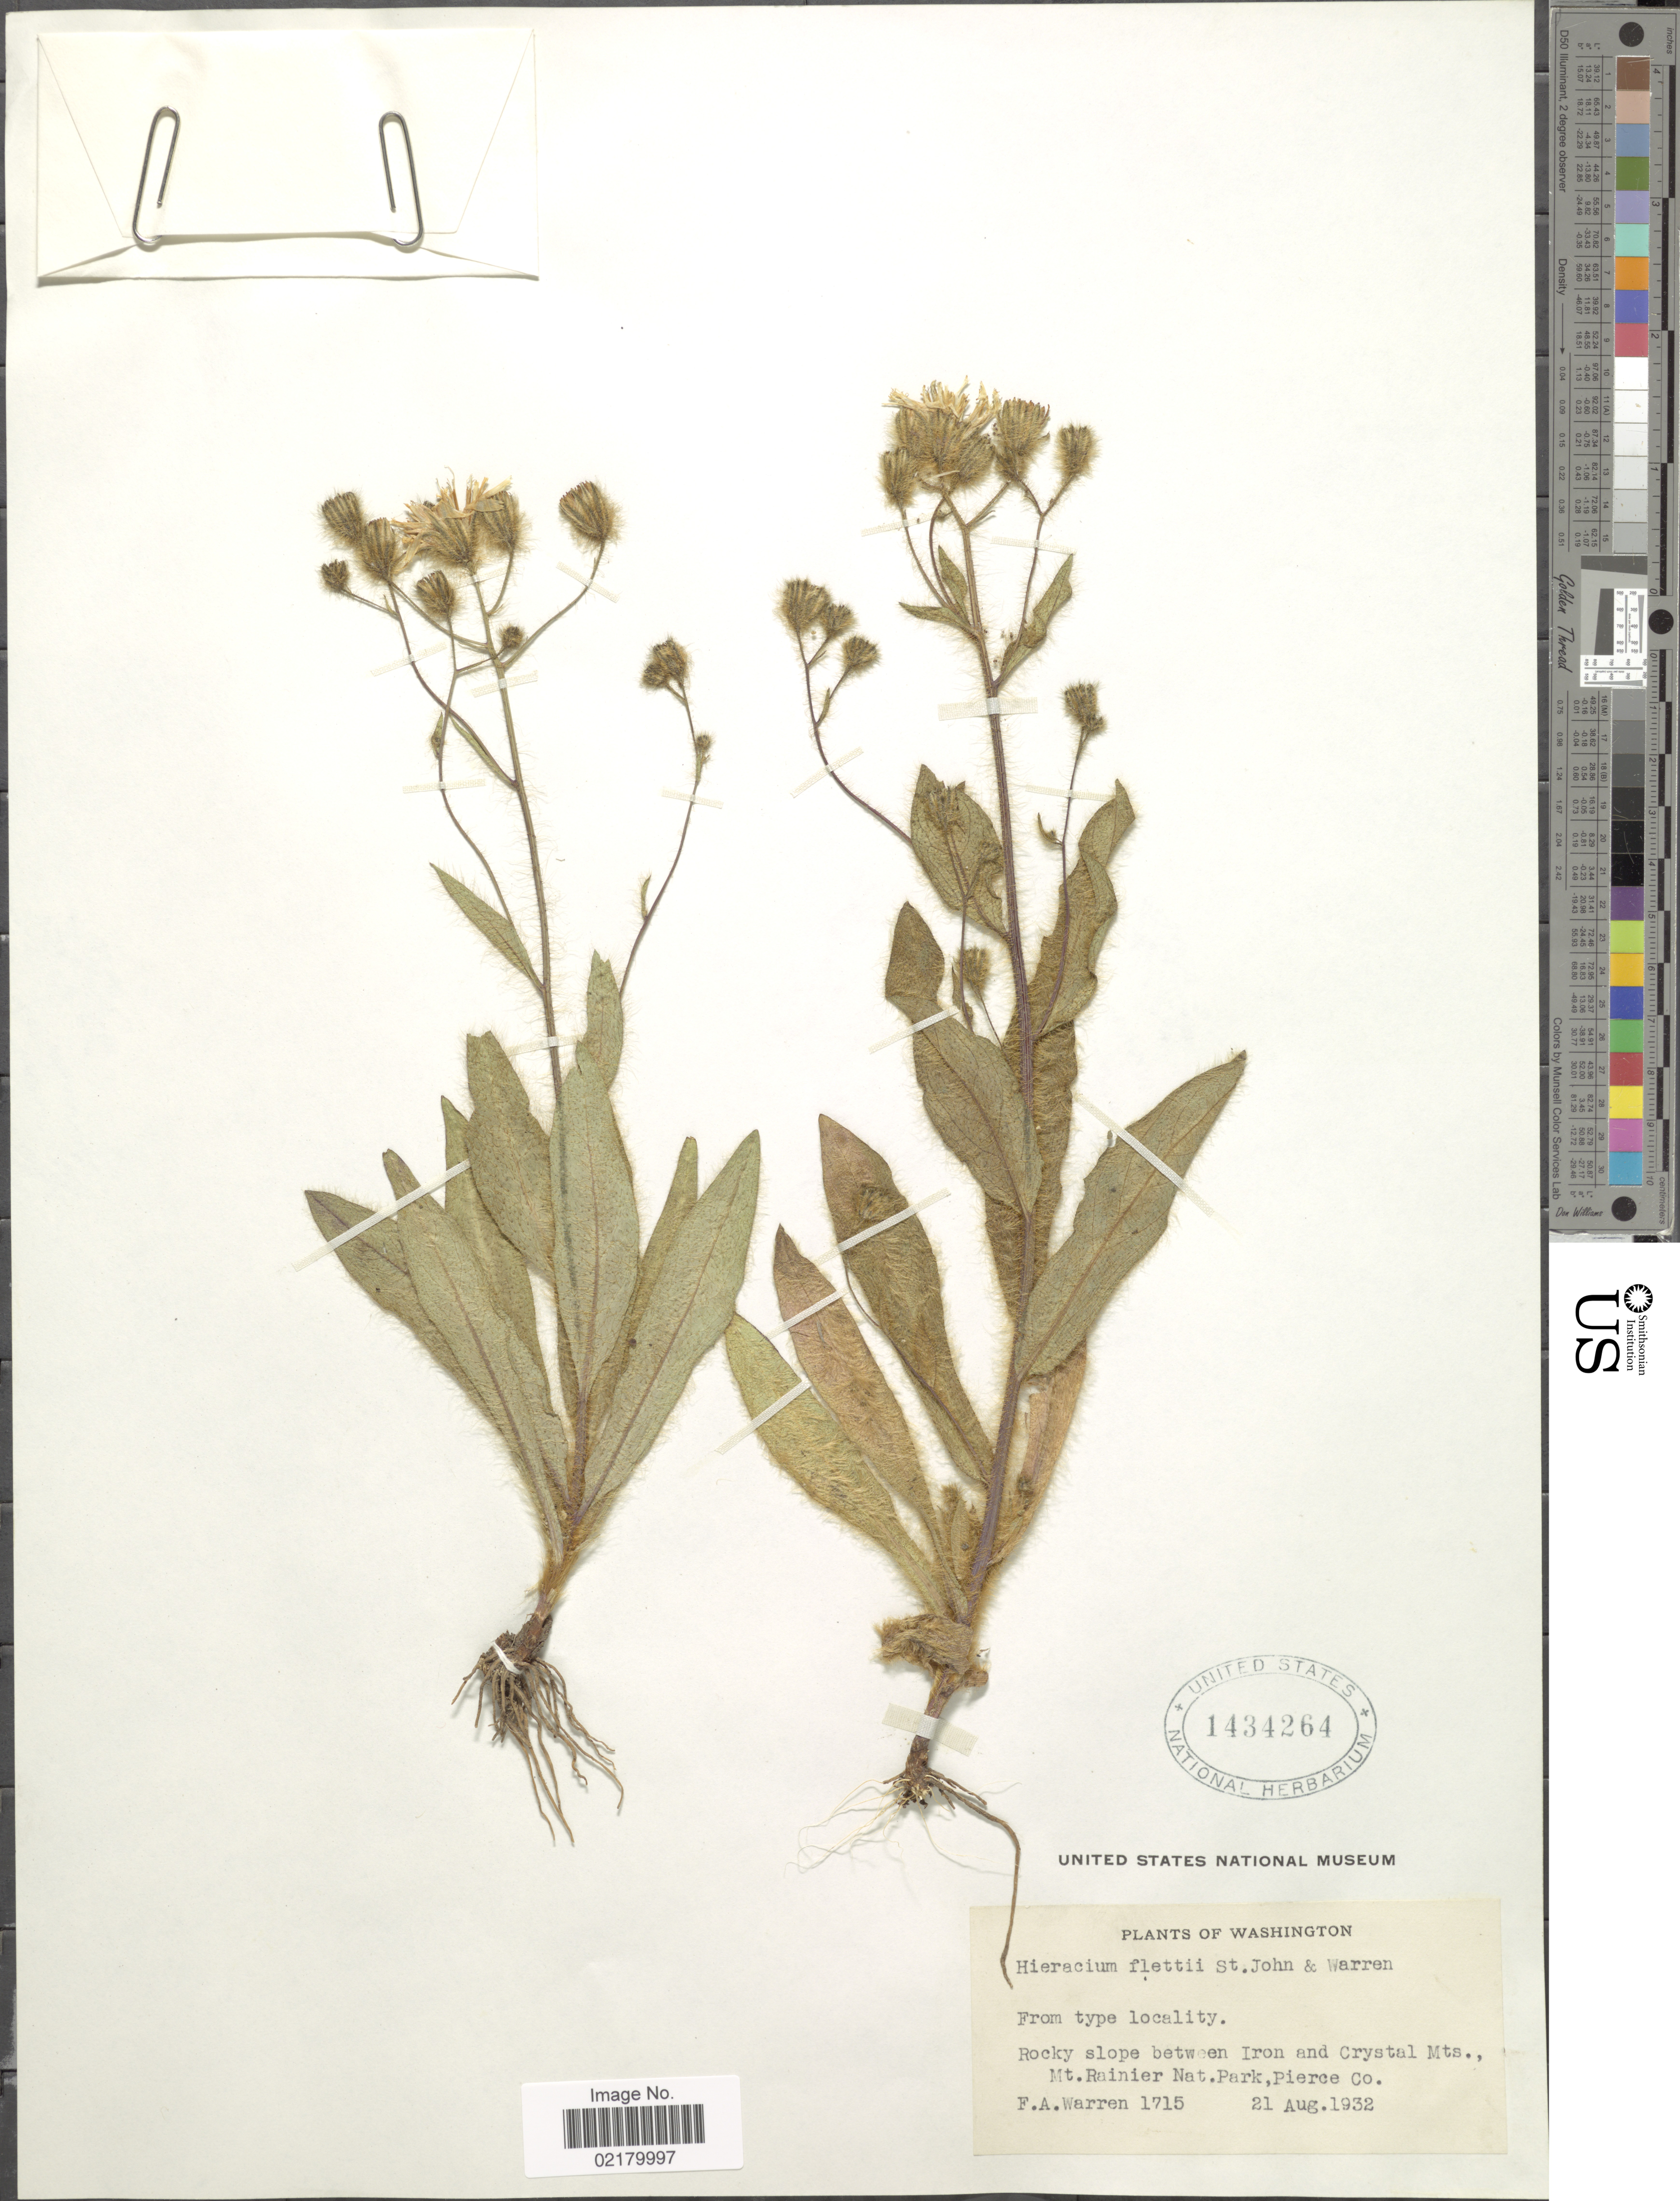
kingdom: Plantae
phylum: Tracheophyta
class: Magnoliopsida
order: Asterales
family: Asteraceae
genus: Hieracium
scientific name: Hieracium scouleri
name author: Hook.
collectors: F. Warren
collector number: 1715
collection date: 1932-08-21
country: United States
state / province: Washington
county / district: Pierce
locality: Rocky slope between Iron and Crystal Mts., Mt Rainier Nat. Park, Pierre Co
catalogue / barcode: US 1434264